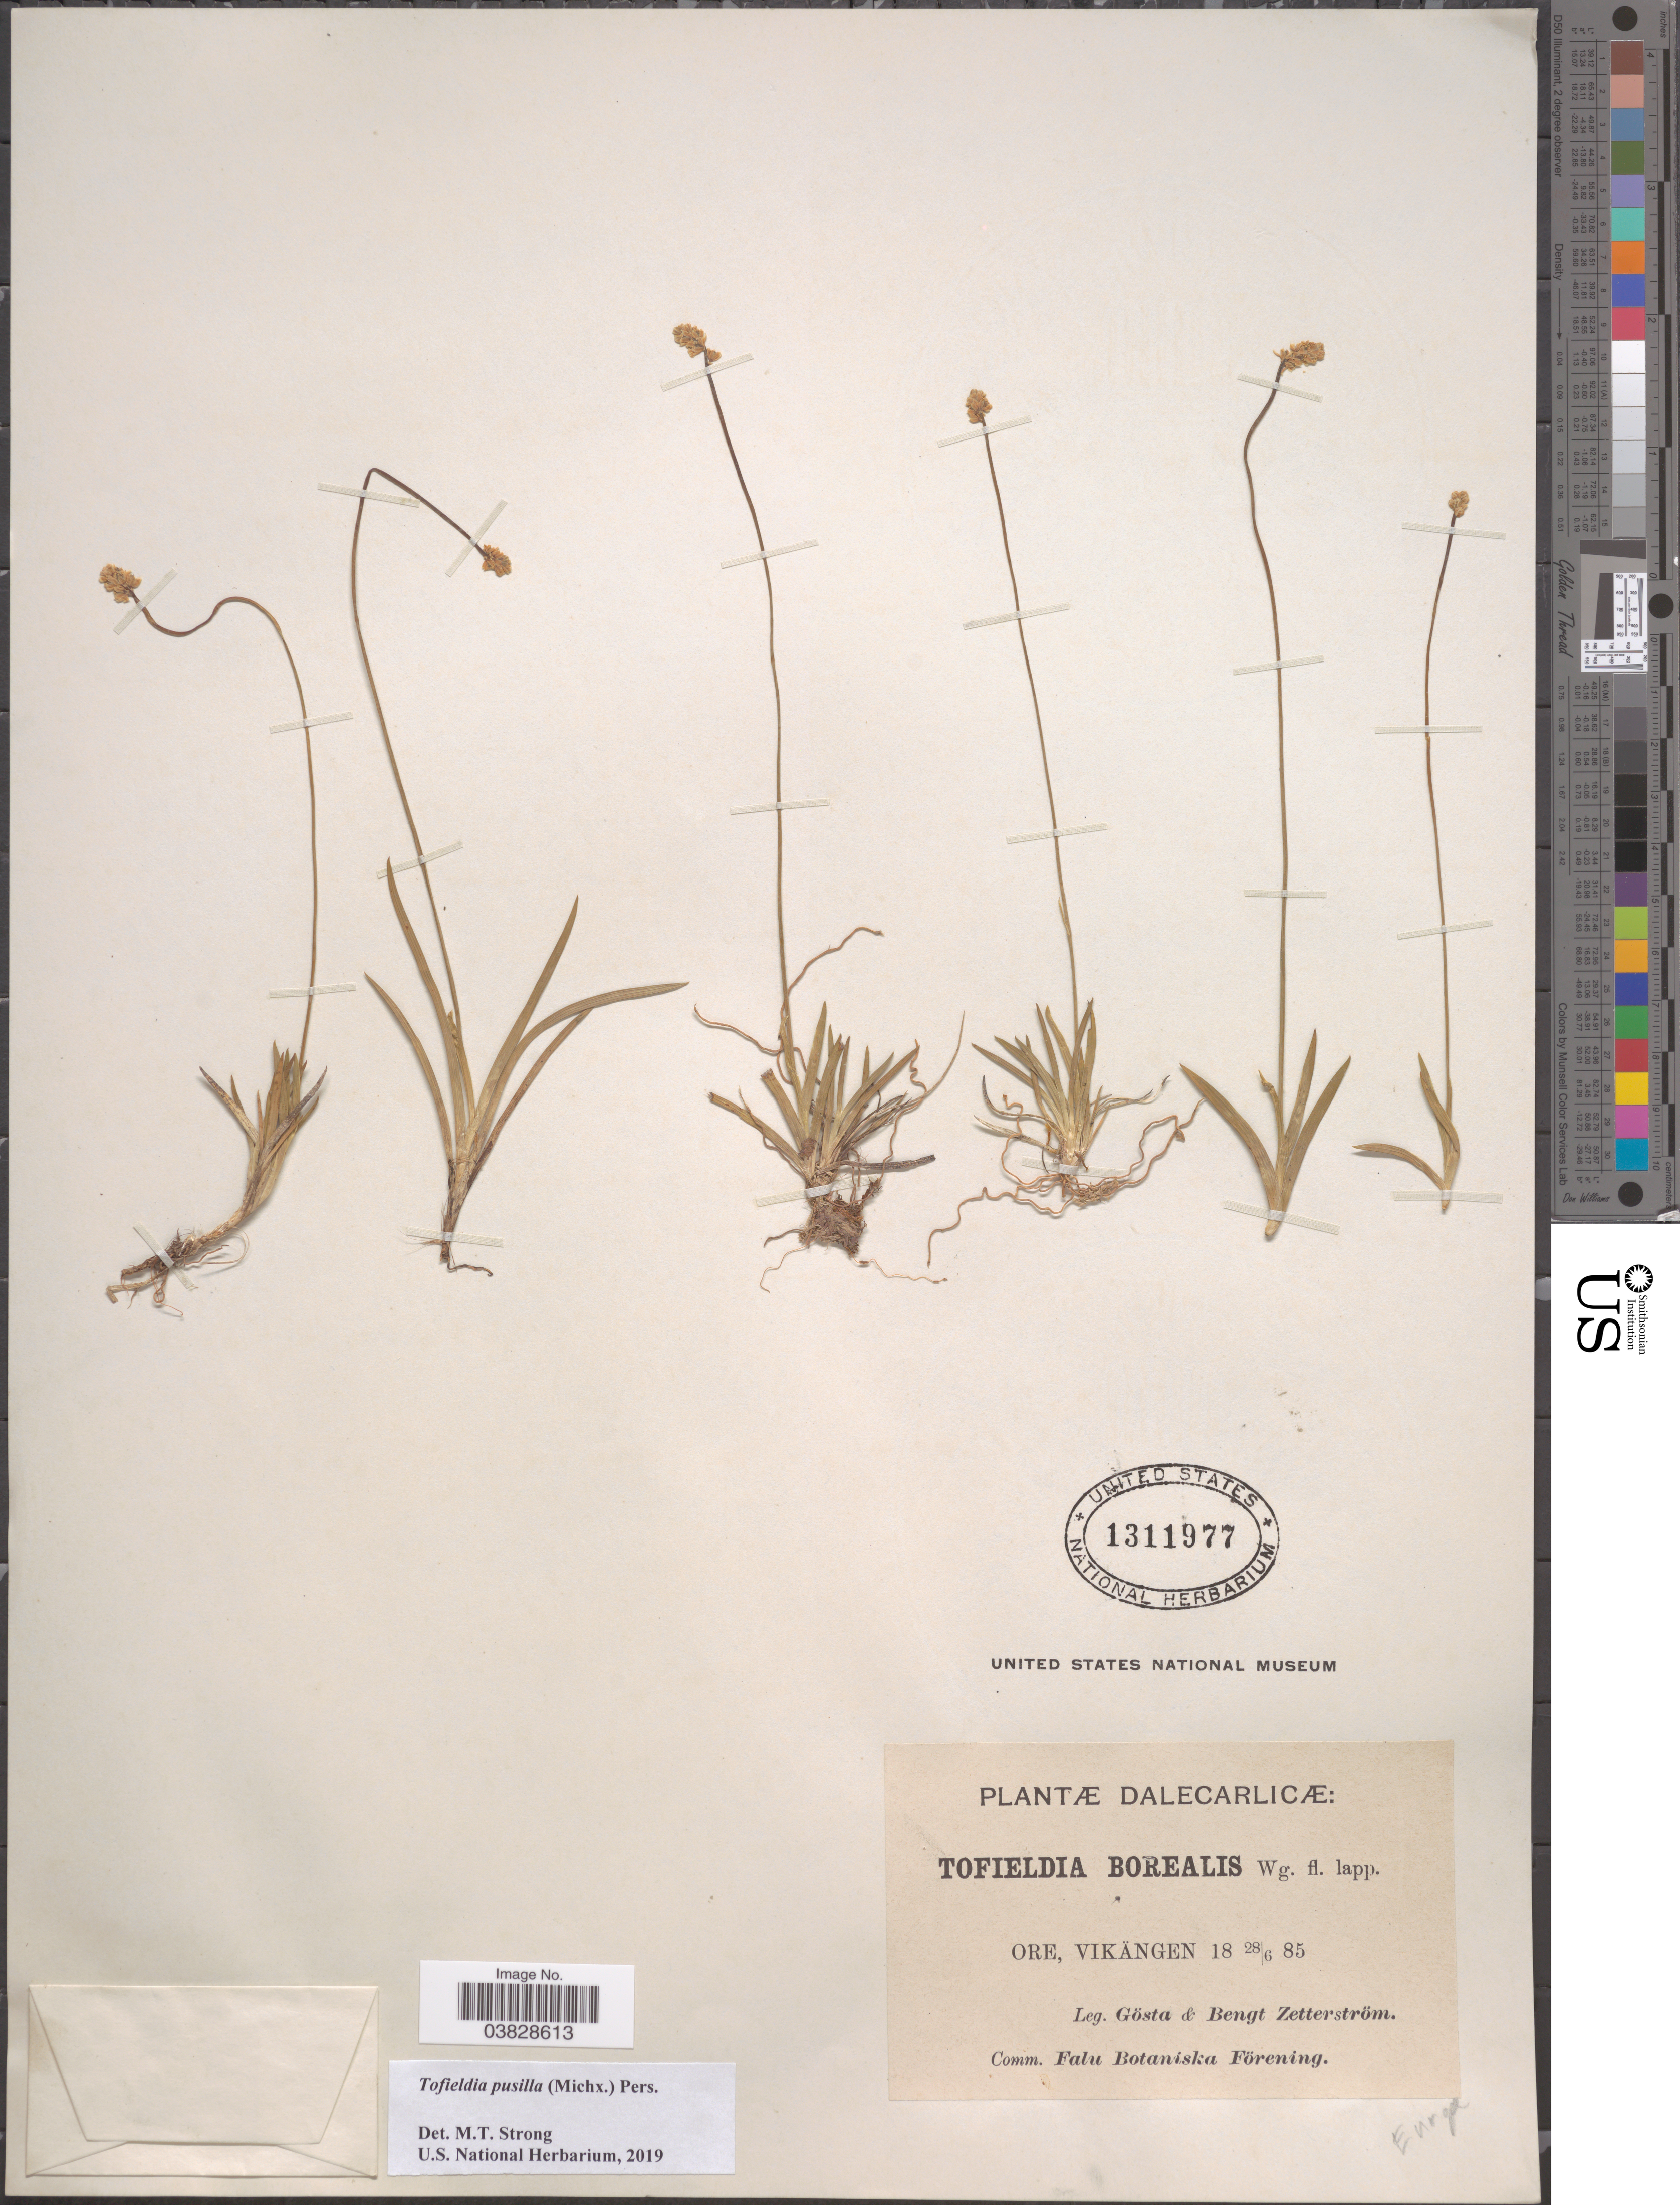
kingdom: Plantae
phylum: Tracheophyta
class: Liliopsida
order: Alismatales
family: Tofieldiaceae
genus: Tofieldia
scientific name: Tofieldia pusilla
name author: (Michx.) Pers.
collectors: Gösta & B. Zetterström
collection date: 1885-06-28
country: Sweden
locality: Dalecarlicæ: Ore, Vikängen.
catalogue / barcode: US 1311977